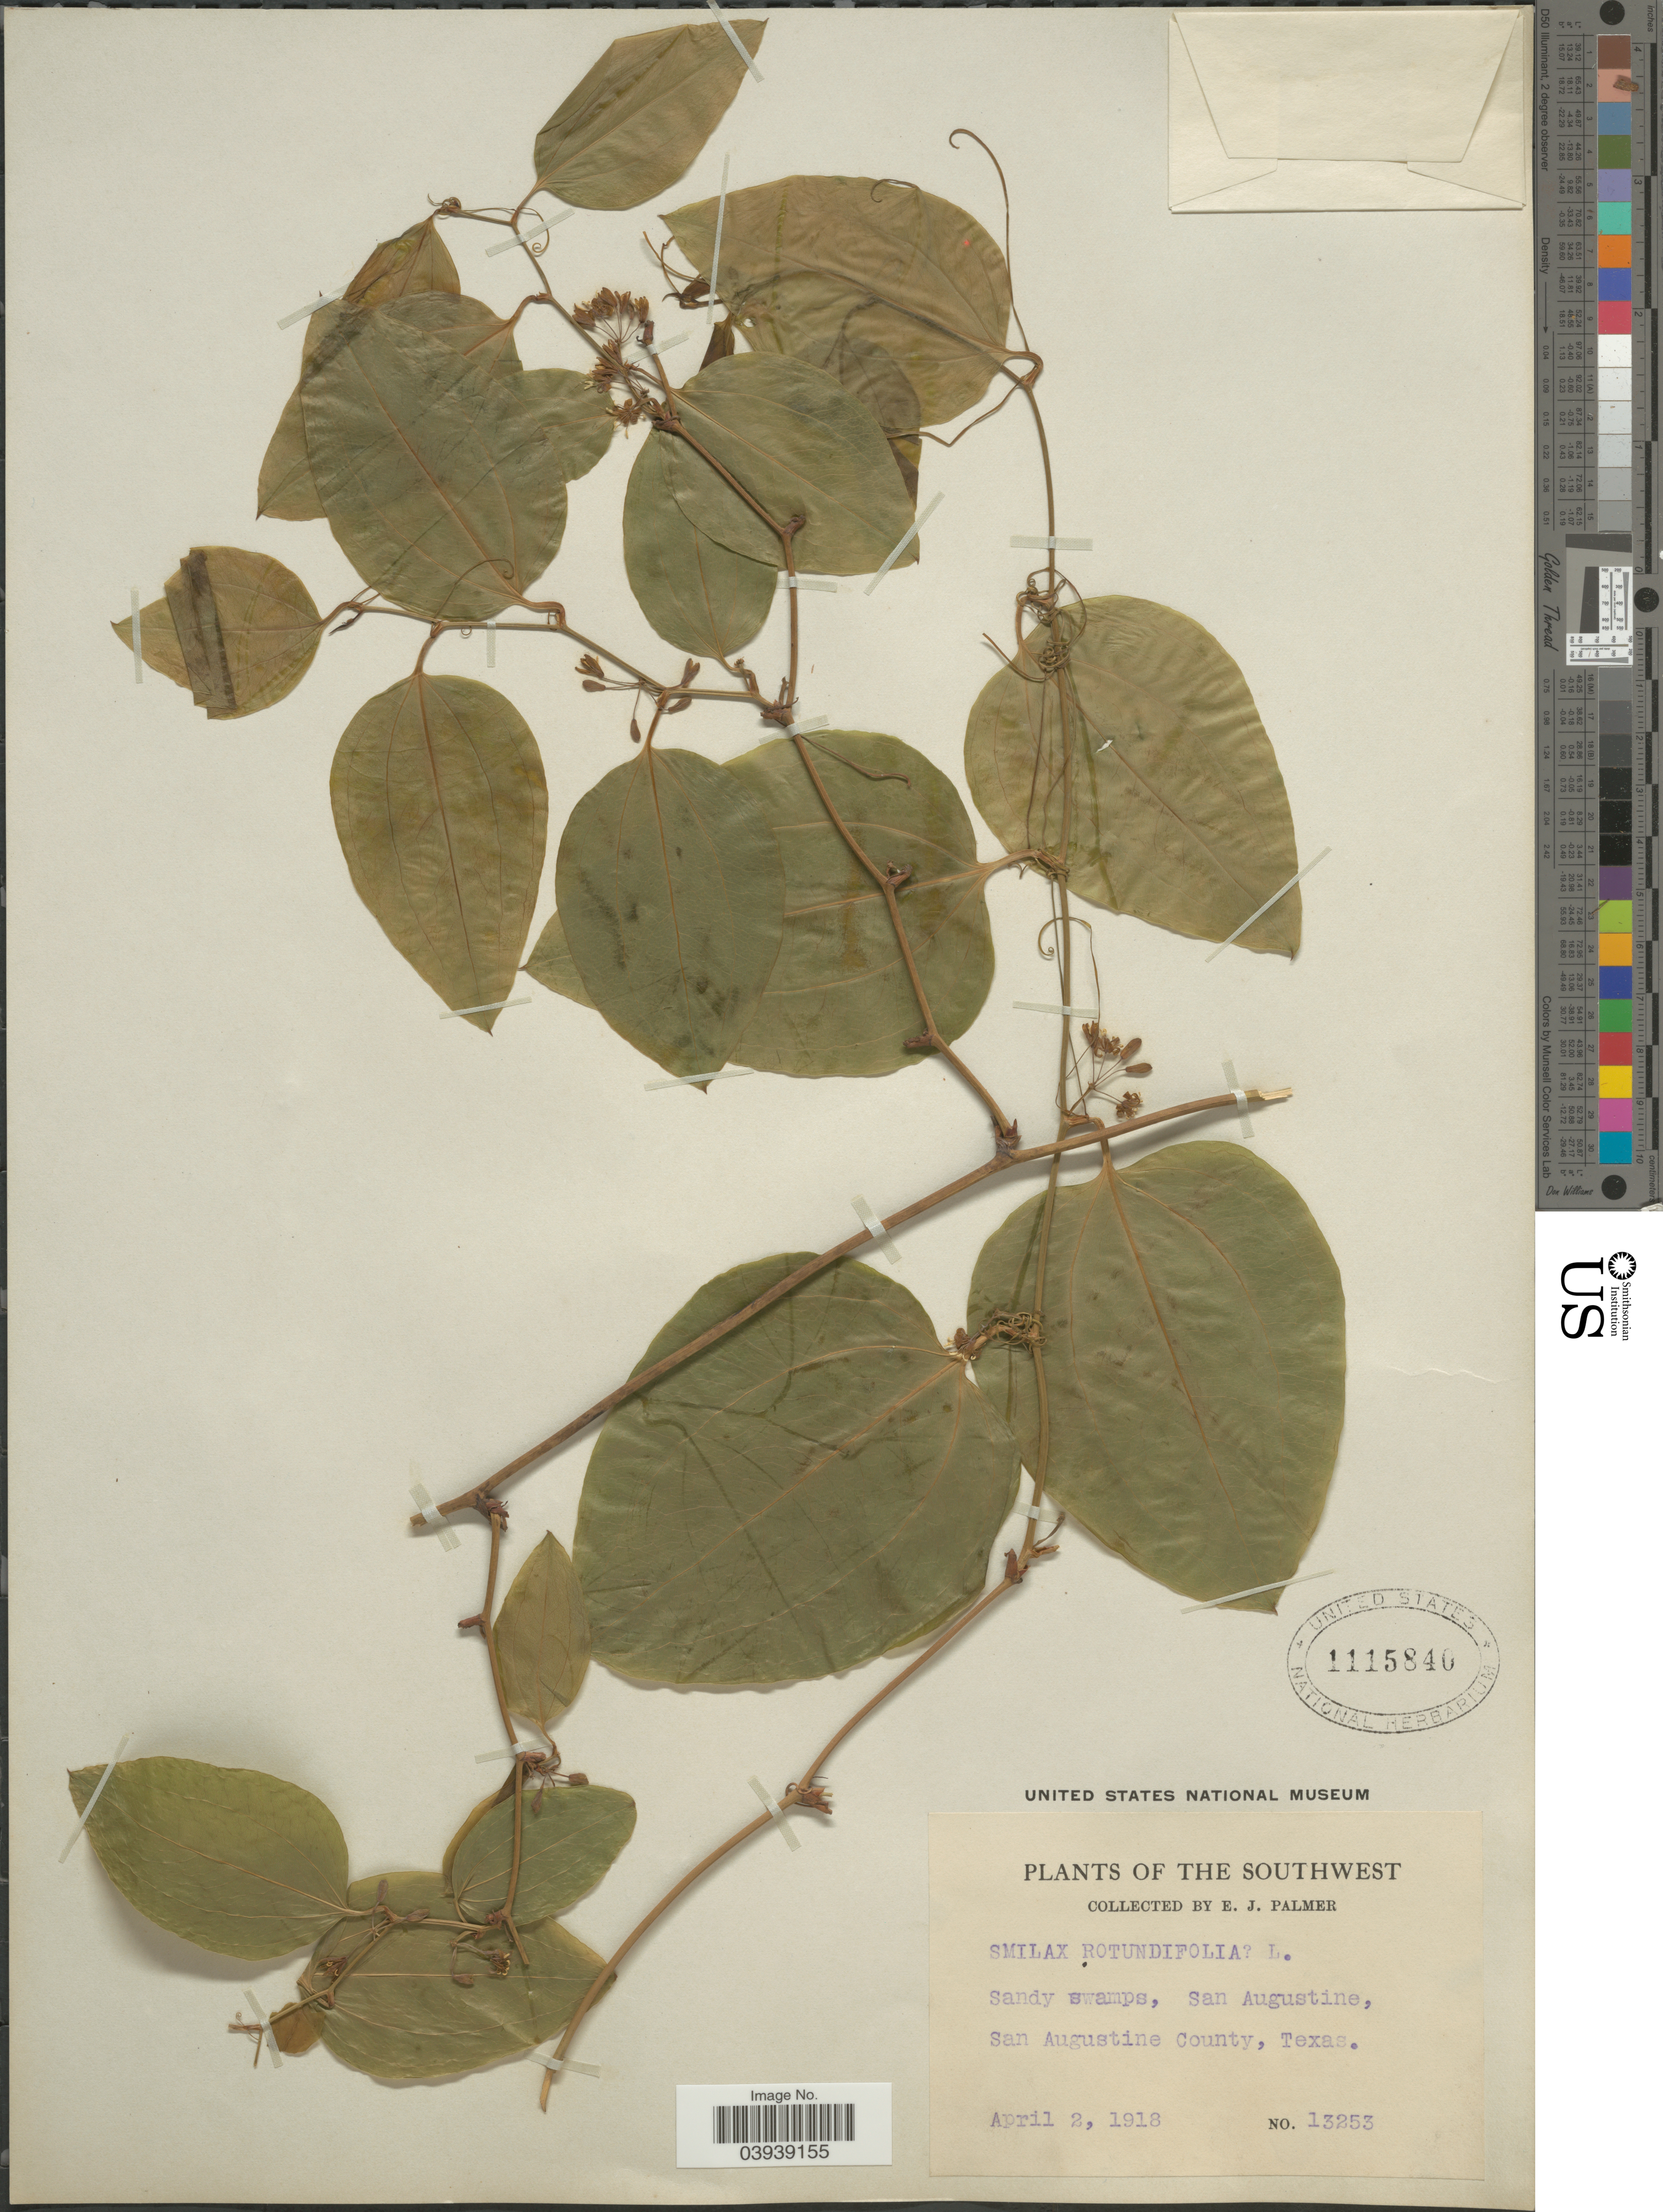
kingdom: Plantae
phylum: Tracheophyta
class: Liliopsida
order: Liliales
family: Smilacaceae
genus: Smilax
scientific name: Smilax rotundifolia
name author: L.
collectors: E. J. Palmer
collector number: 13253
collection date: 1918-04-02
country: United States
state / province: Texas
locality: Southwest. Sandy swamps, San Augustine, San Augustine County.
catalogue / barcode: US 1115840